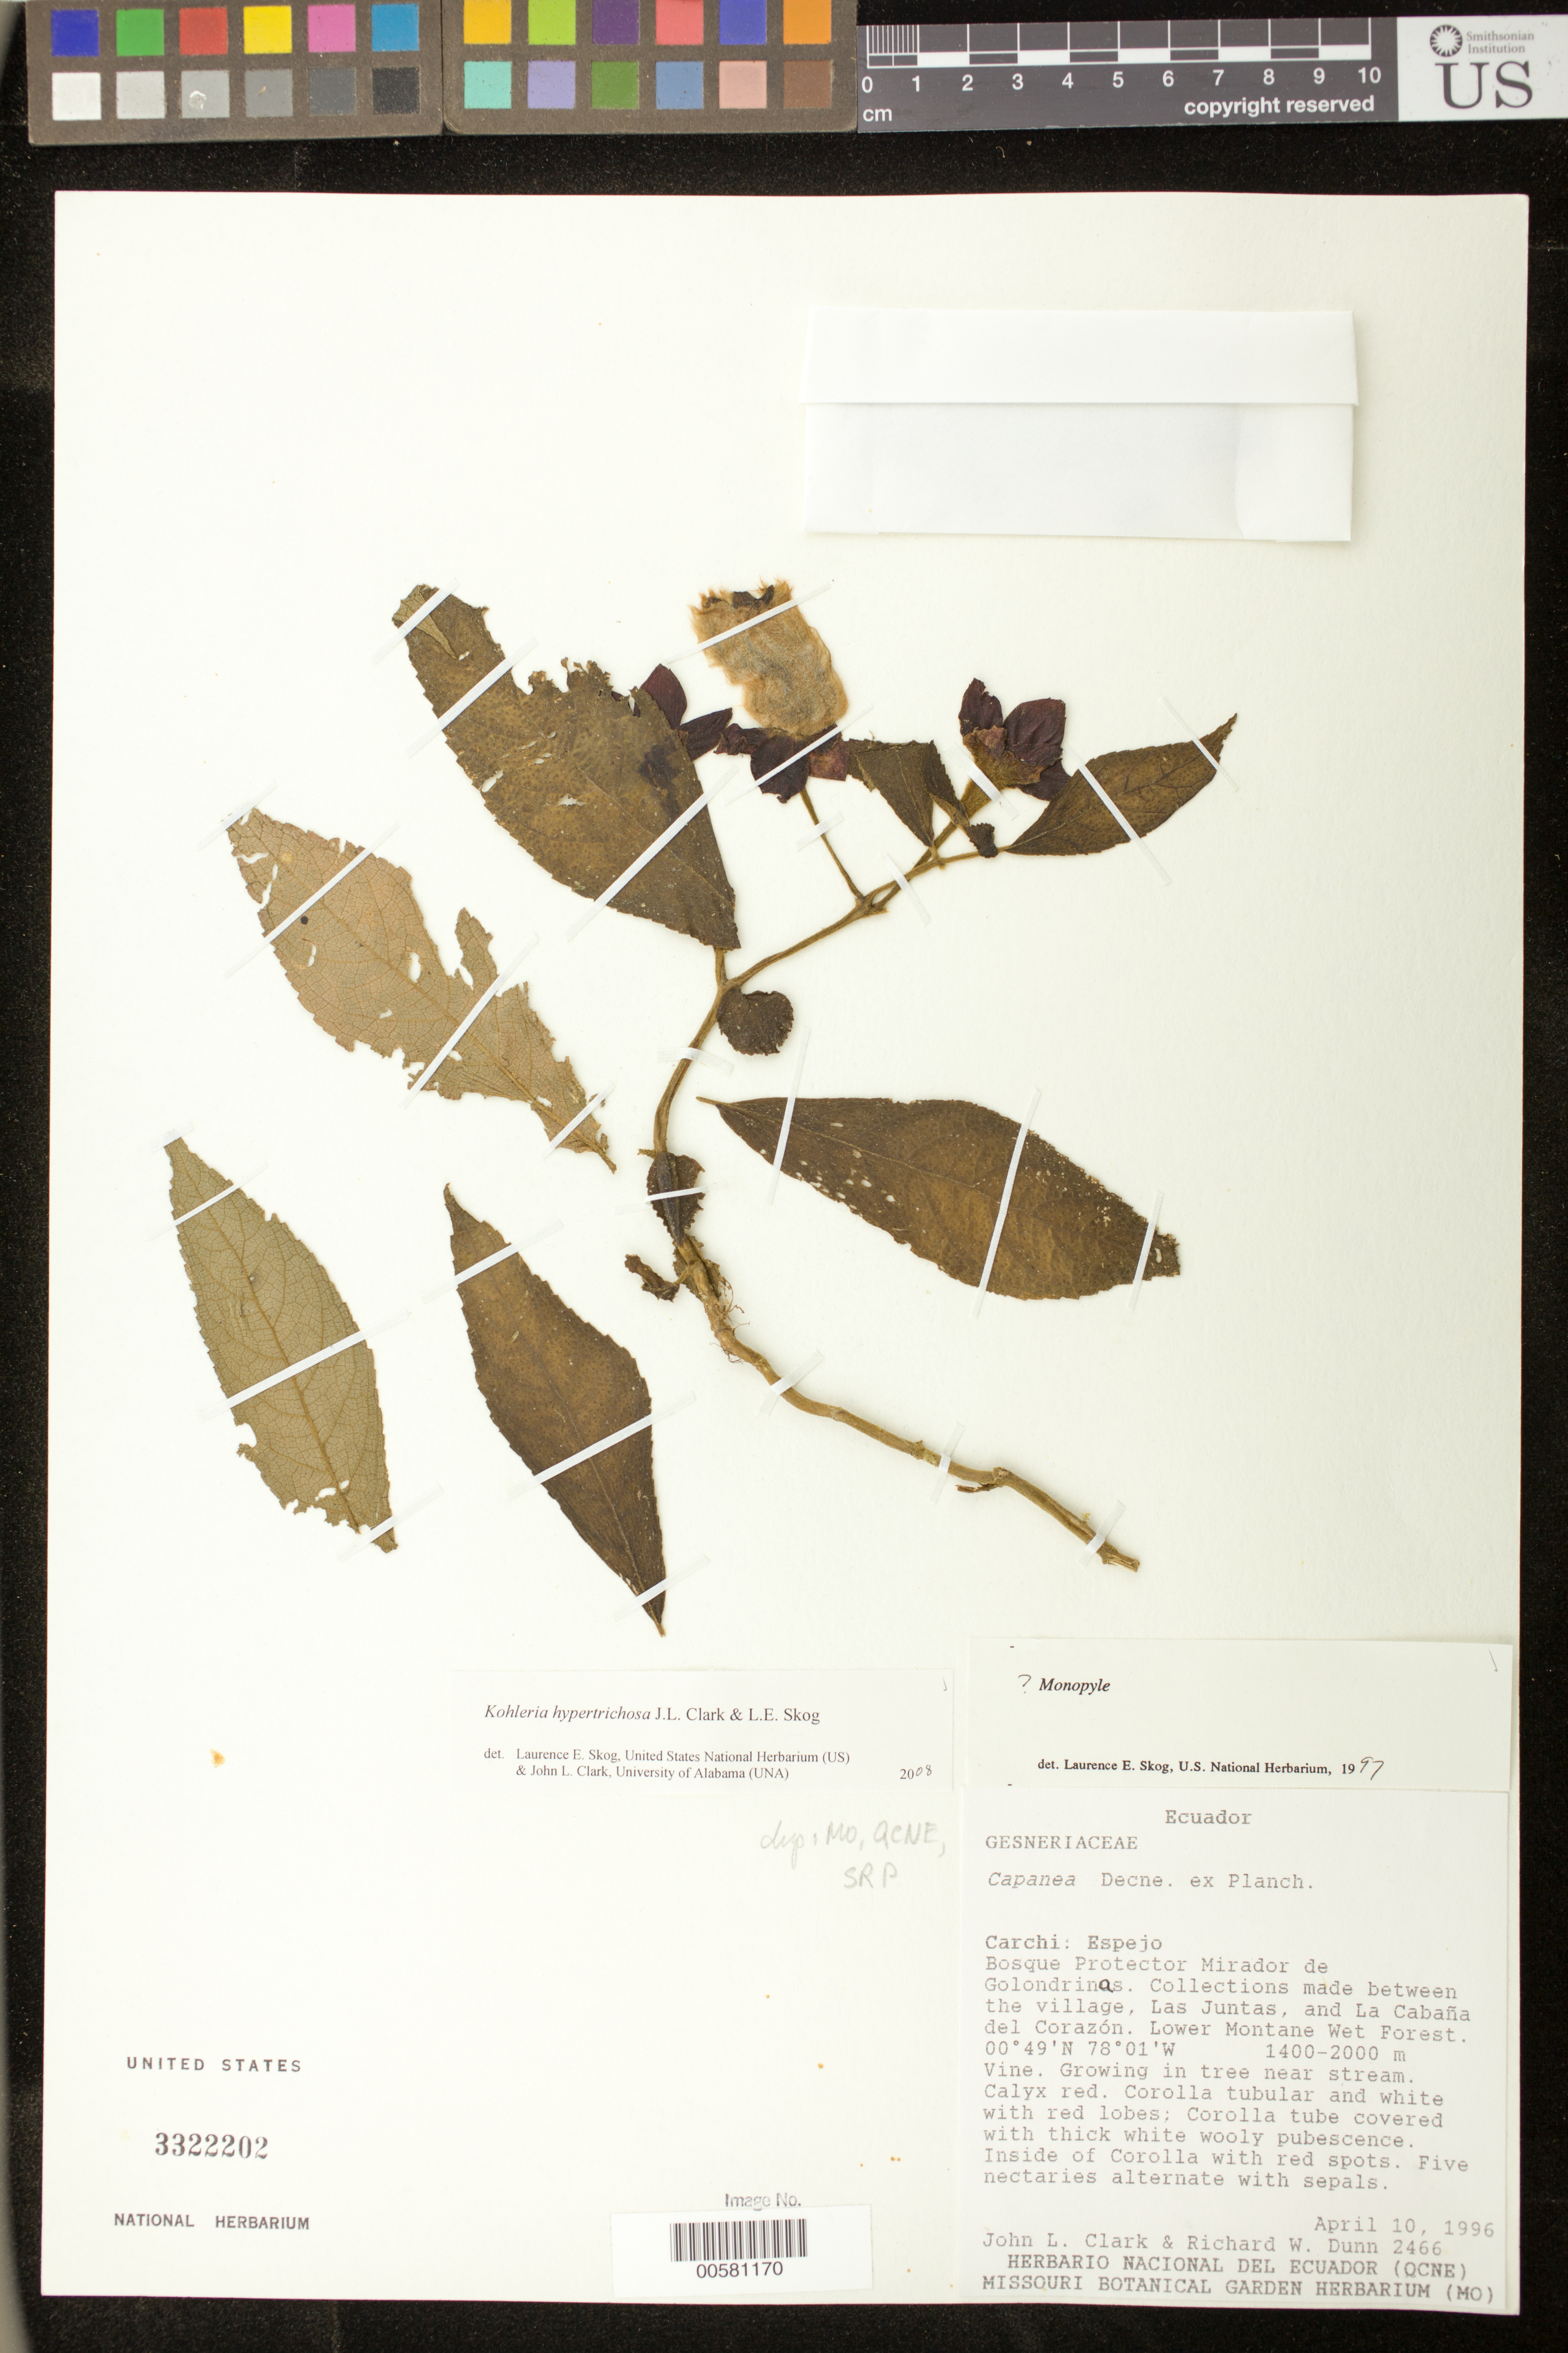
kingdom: Plantae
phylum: Tracheophyta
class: Magnoliopsida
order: Lamiales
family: Gesneriaceae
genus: Kohleria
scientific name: Kohleria hypertrichosa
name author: J.L. Clark & L.E. Skog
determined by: Clark, J. L.; Skog, Laurence E.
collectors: J. L. Clark & R. Dunn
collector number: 2466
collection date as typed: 10 Apr 1996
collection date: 1996-04-10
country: Ecuador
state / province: Carchi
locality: Espejo; Bosque Protector Mirador de Golondrinas; between the village, Las Juntas, and La Cabaña del Corazón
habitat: Lower montane wet forest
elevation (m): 1400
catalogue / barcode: US 3322202